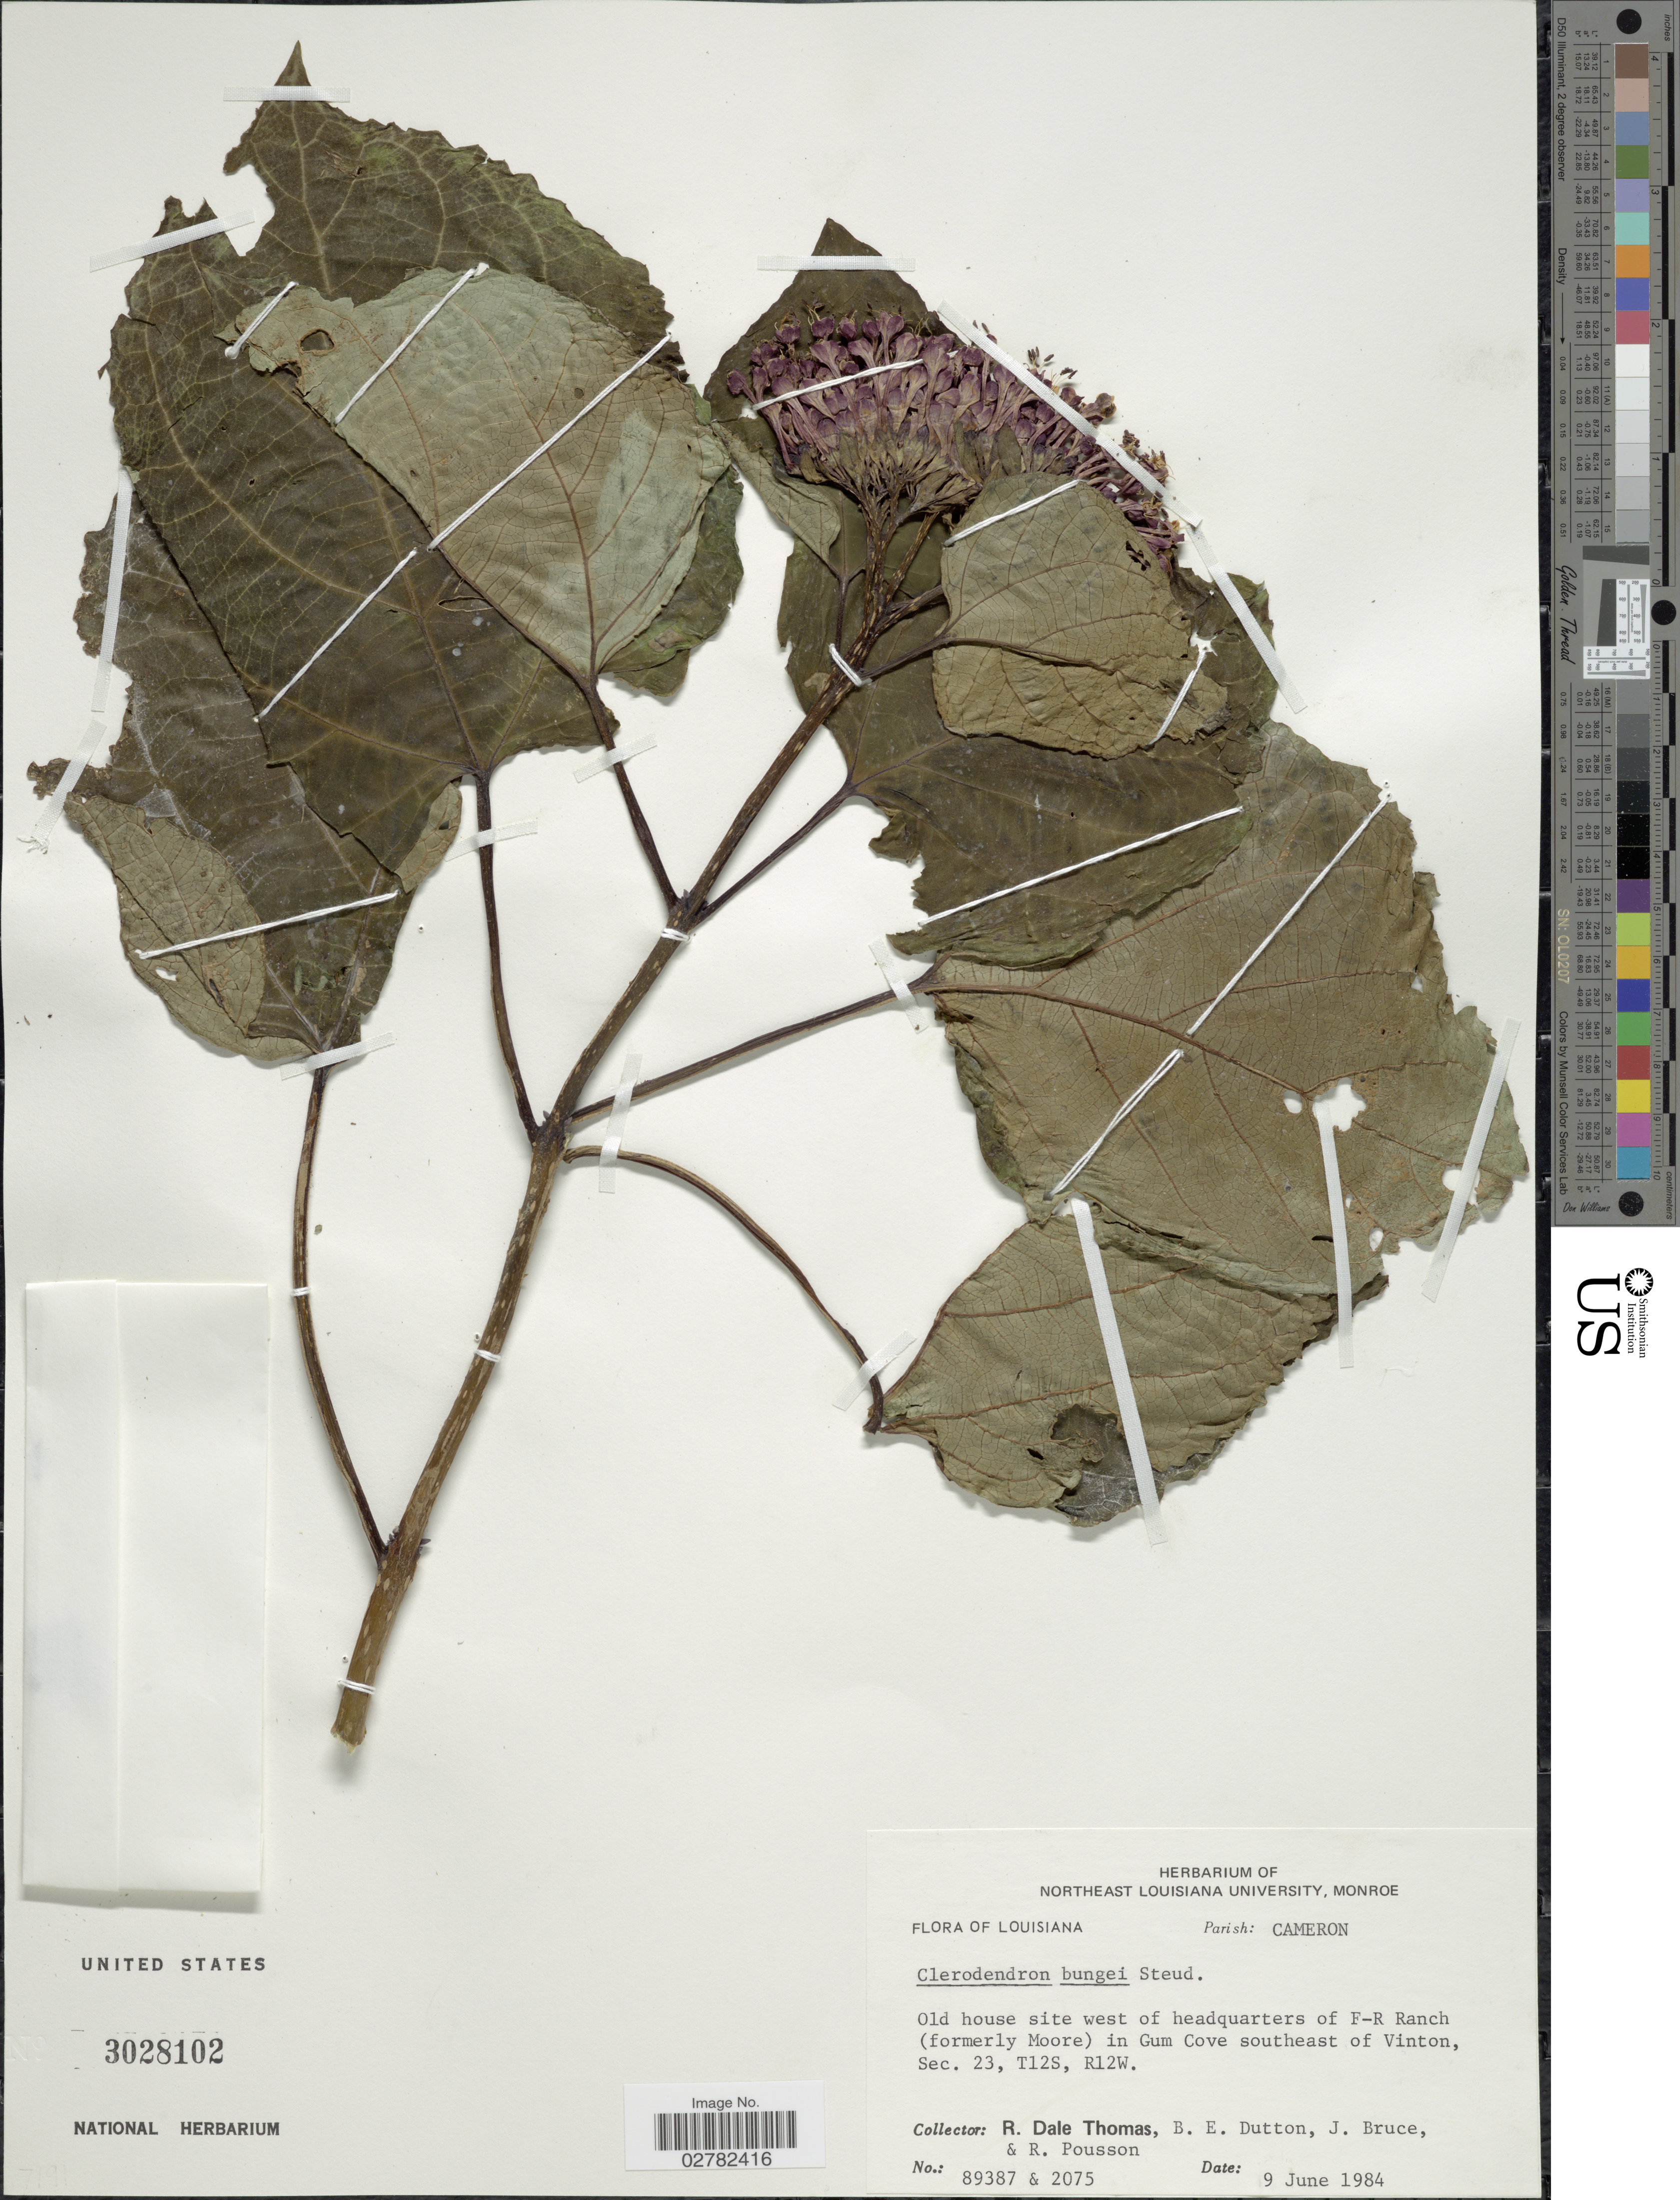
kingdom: Plantae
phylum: Tracheophyta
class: Magnoliopsida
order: Lamiales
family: Lamiaceae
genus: Clerodendrum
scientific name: Clerodendrum bungei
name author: Steud.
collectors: R. Thomas, B. Dutton, J. Bruce & R. Pousson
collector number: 89387/2075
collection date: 1984-06-09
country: United States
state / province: Louisiana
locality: Parish: Cameron, Old house site west of headquarters of F-R Ranch (formerly Moore) in Gum Cove southeast of Vinton, Sec. 23, T12S, R12W.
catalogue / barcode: US 3028102